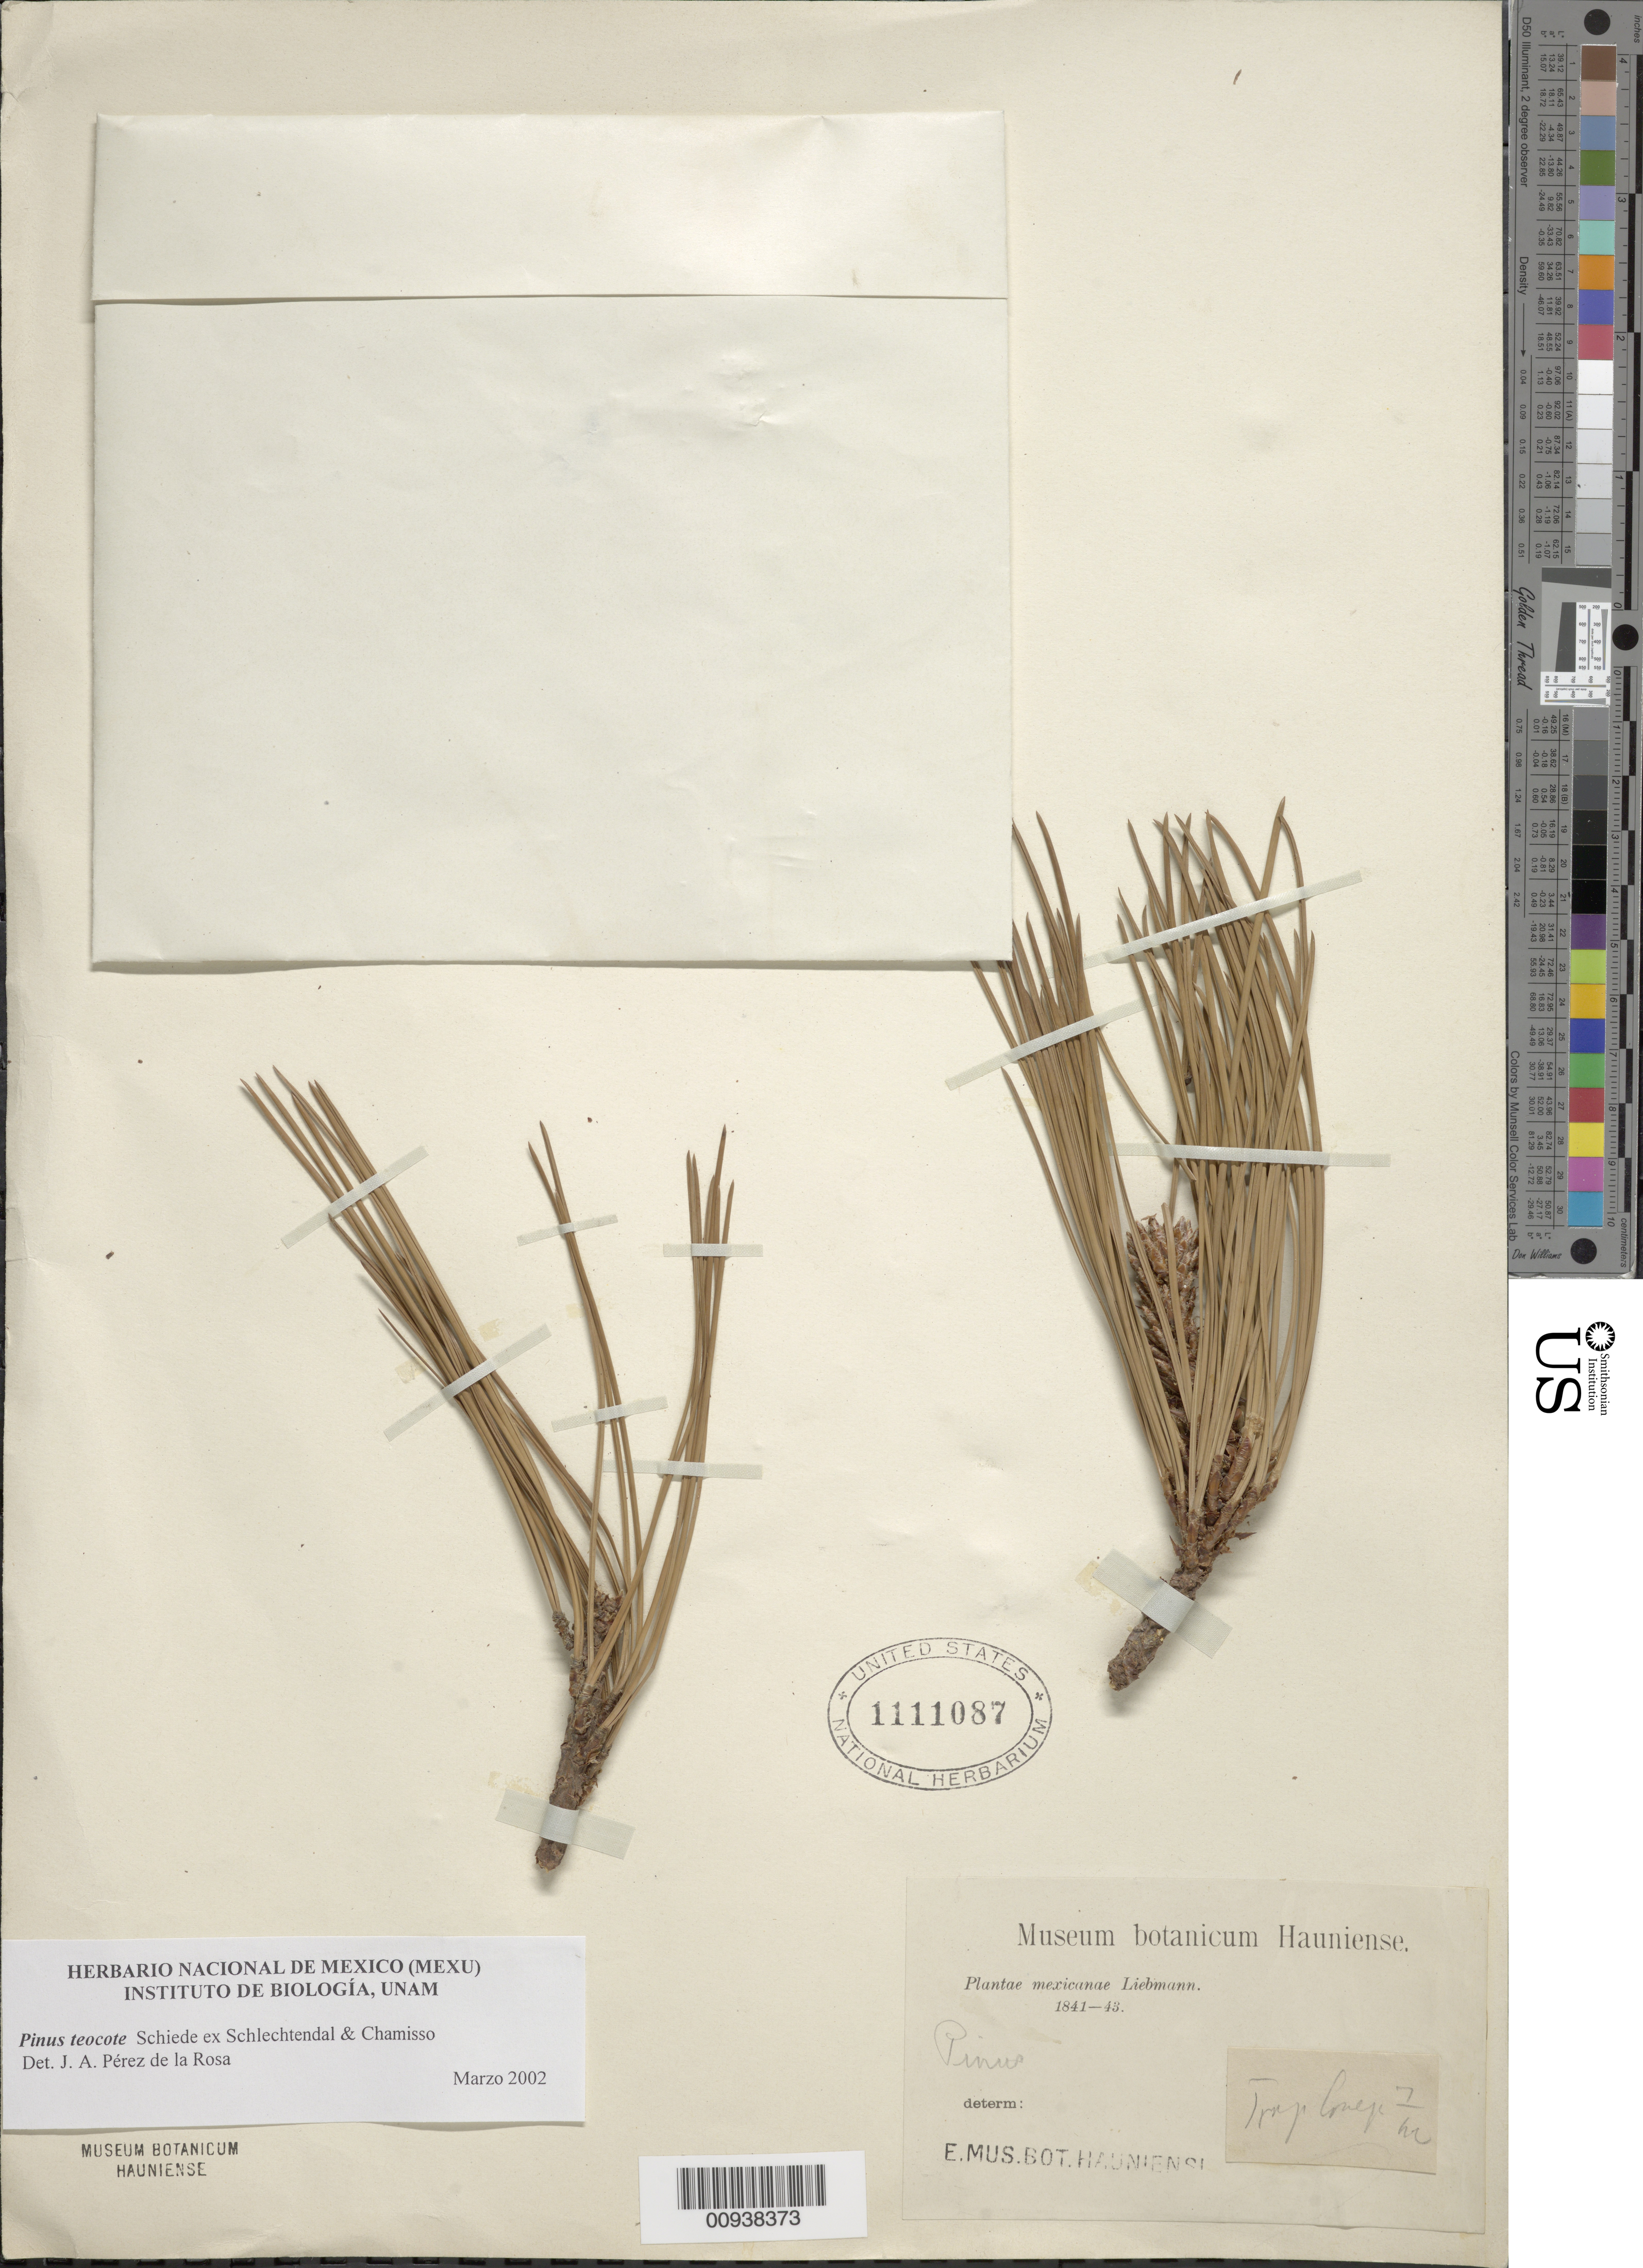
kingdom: Plantae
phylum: Tracheophyta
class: Pinopsida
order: Pinales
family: Pinaceae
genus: Pinus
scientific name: Pinus teocote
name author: Schltdl. & Cham.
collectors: F. M. Liebmann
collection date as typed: Jul 1842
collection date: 1842-07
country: Mexico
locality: Trap. Concep.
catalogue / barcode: US 1111087